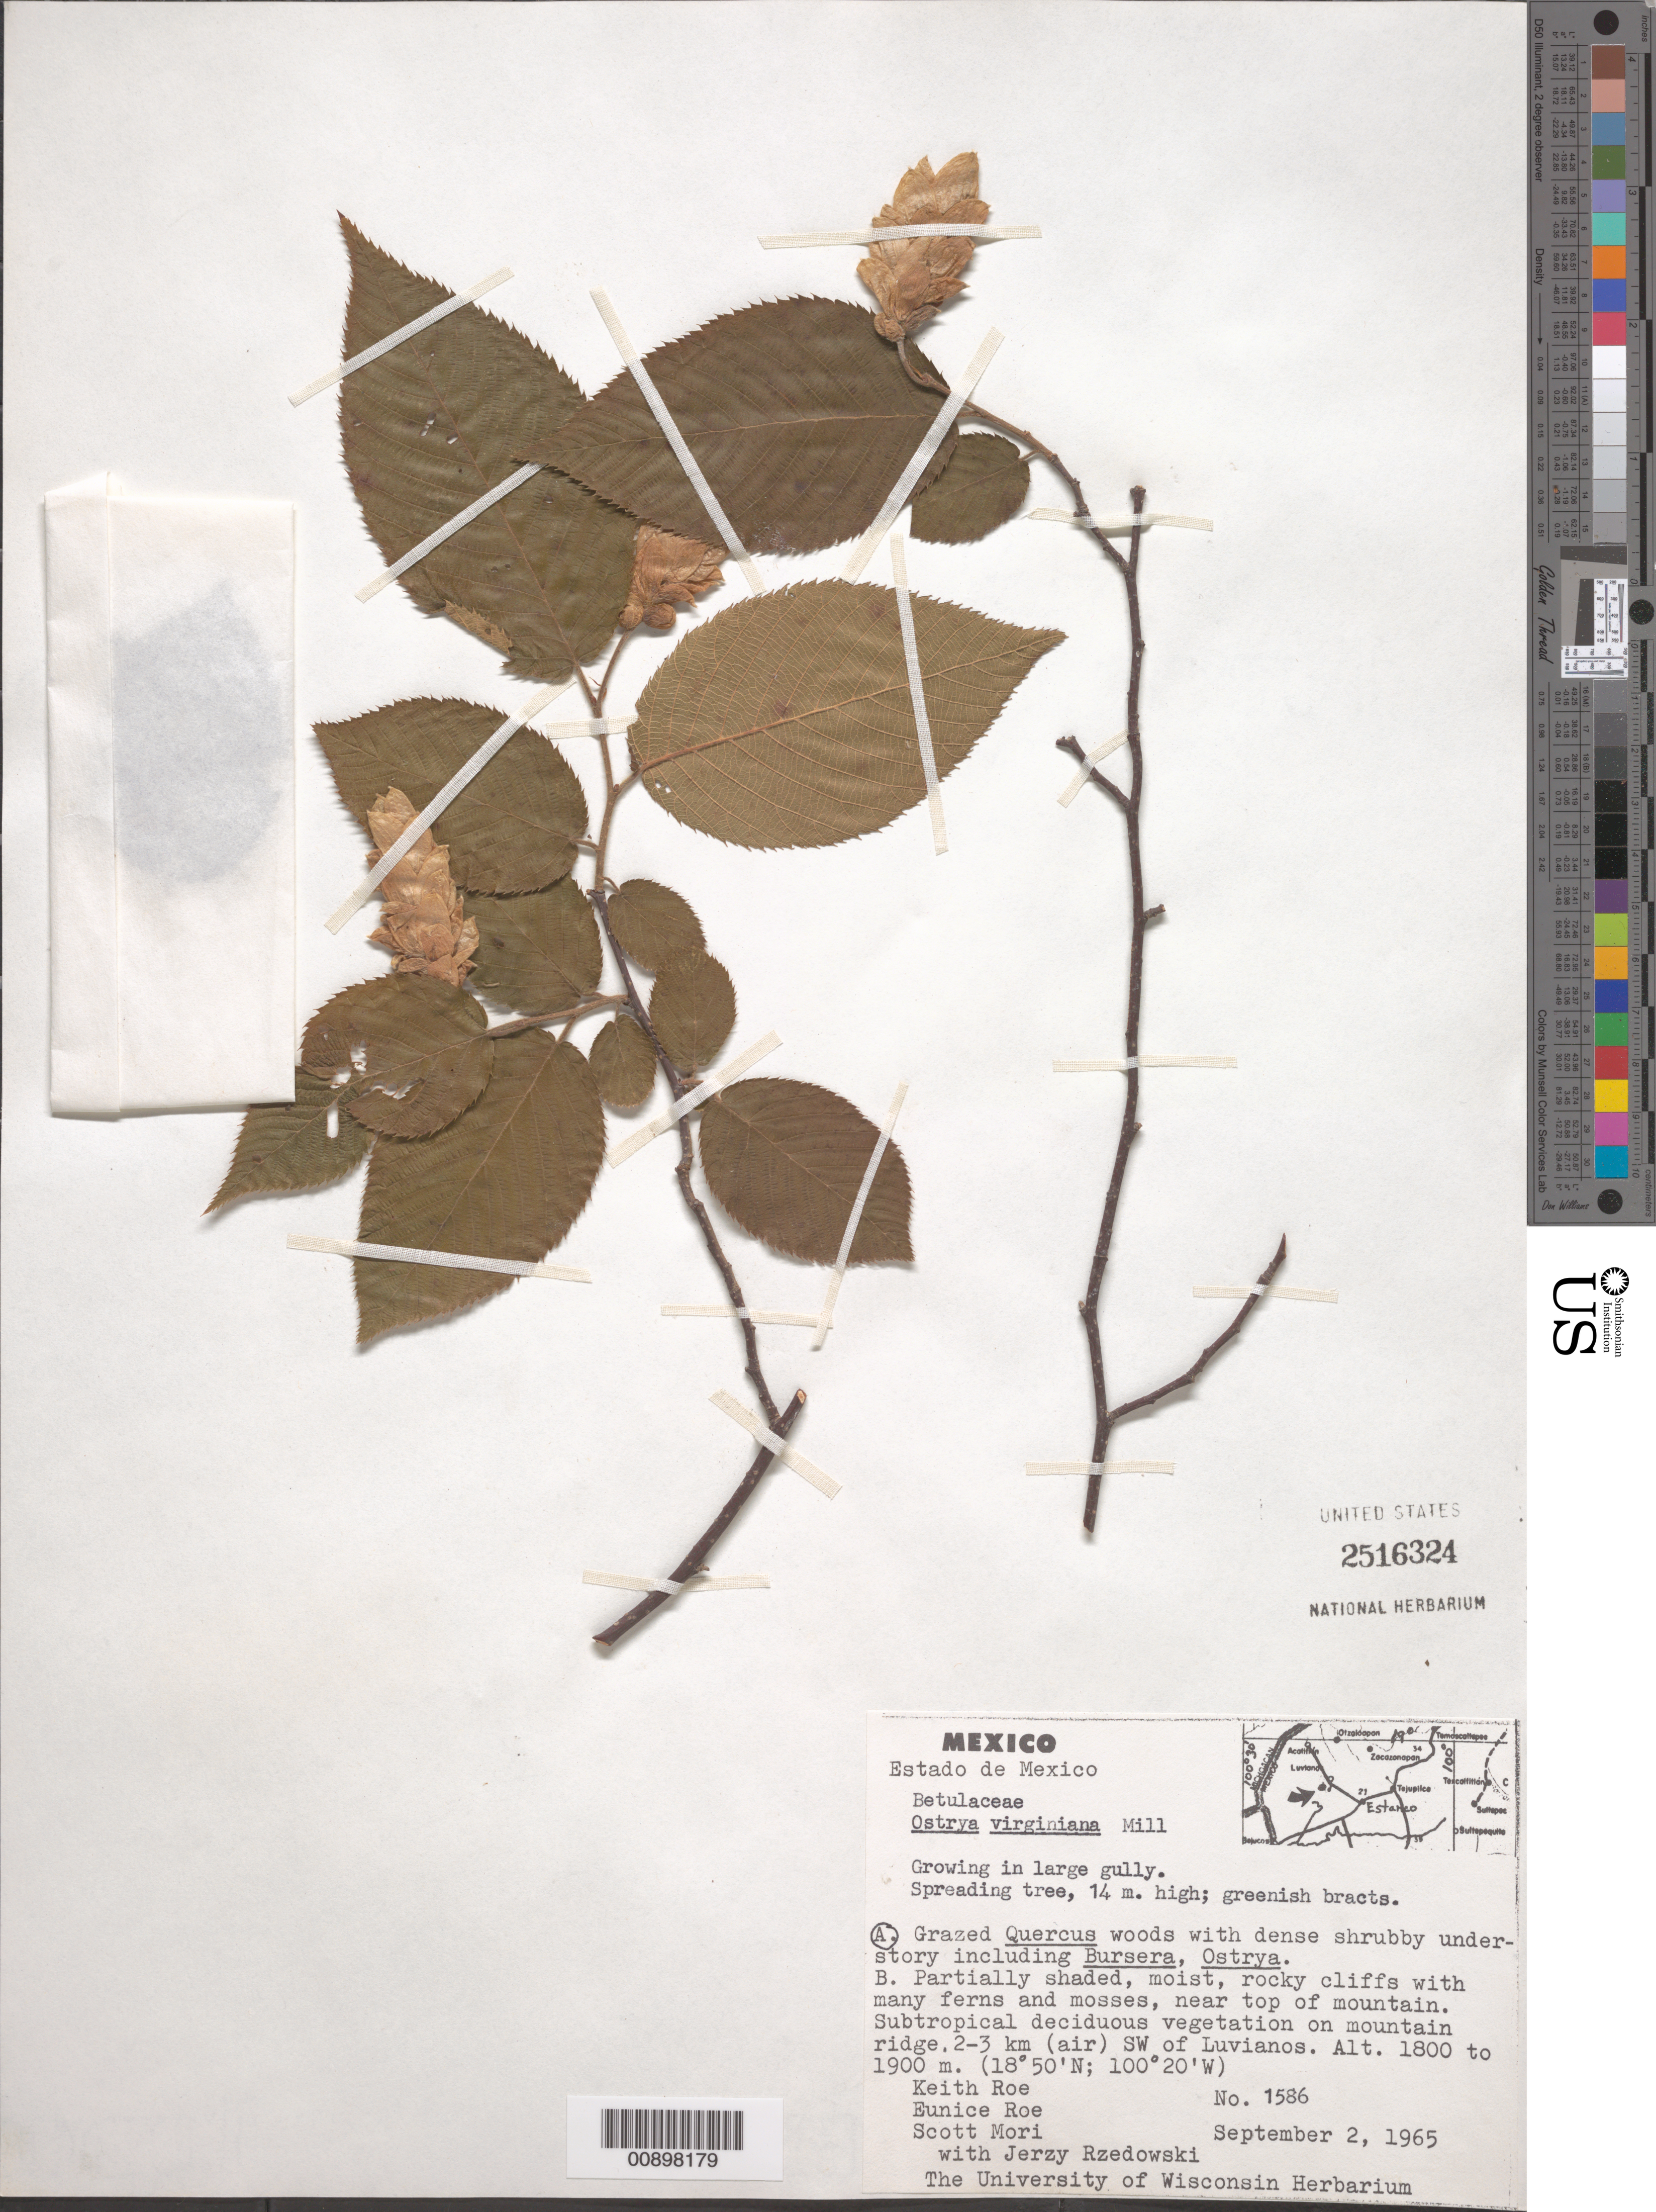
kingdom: Plantae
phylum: Tracheophyta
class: Magnoliopsida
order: Fagales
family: Betulaceae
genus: Ostrya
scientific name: Ostrya virginiana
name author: (Mill.) K. Koch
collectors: K. E. Roe, E. Roe, S. Mori & J. Rzedowski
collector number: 1586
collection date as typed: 02 Sep 1965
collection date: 1965-09-02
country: Mexico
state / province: México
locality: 2-3 km (air) SW of Luvianos.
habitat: Growing in large gully. Grazed Quercus woods with dense shrubby understory including Bursera, Ostrya.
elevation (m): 1900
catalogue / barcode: US 2516324